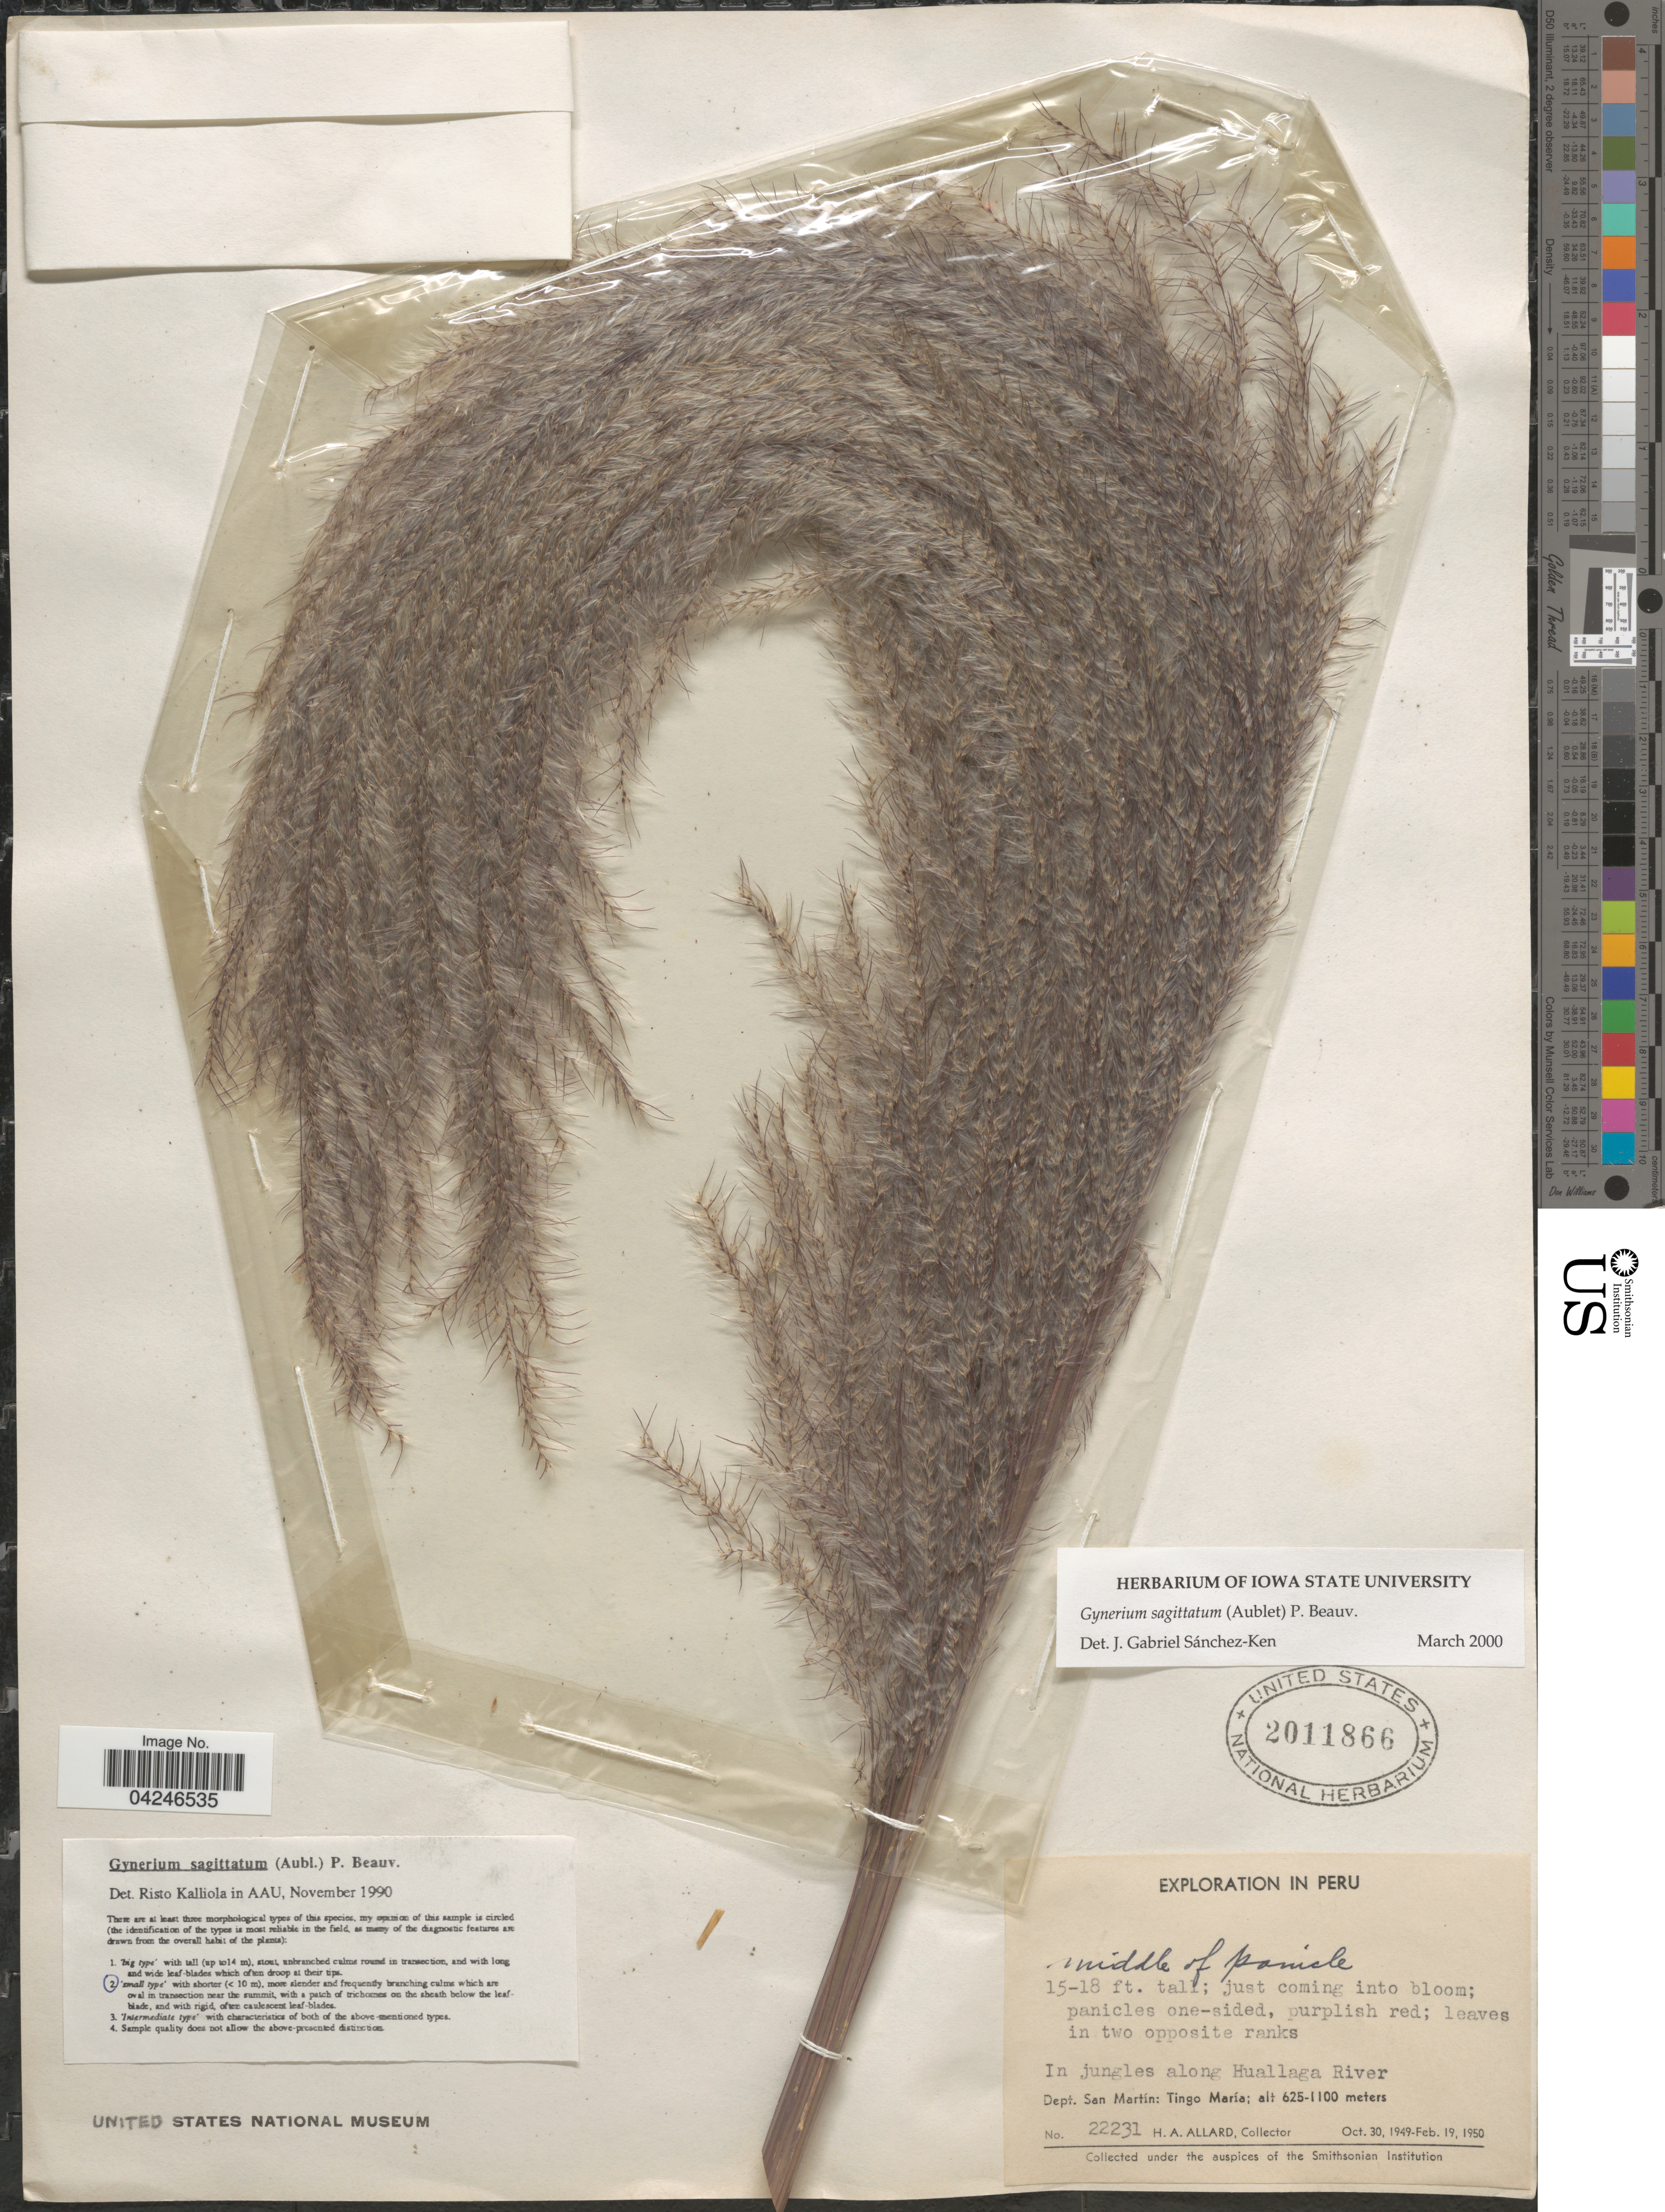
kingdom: Plantae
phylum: Tracheophyta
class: Liliopsida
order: Poales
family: Poaceae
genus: Gynerium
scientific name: Gynerium sagittatum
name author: (Aubl.) P. Beauv.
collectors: H. A. Allard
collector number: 22231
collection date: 1949-10-30/1950-02-19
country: Peru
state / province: San Martín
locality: Exploration in Peru. In jungles along Huallaga River. Dept. San Martín: Tingo María.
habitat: in jungle along river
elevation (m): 625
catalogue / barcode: US 2011866